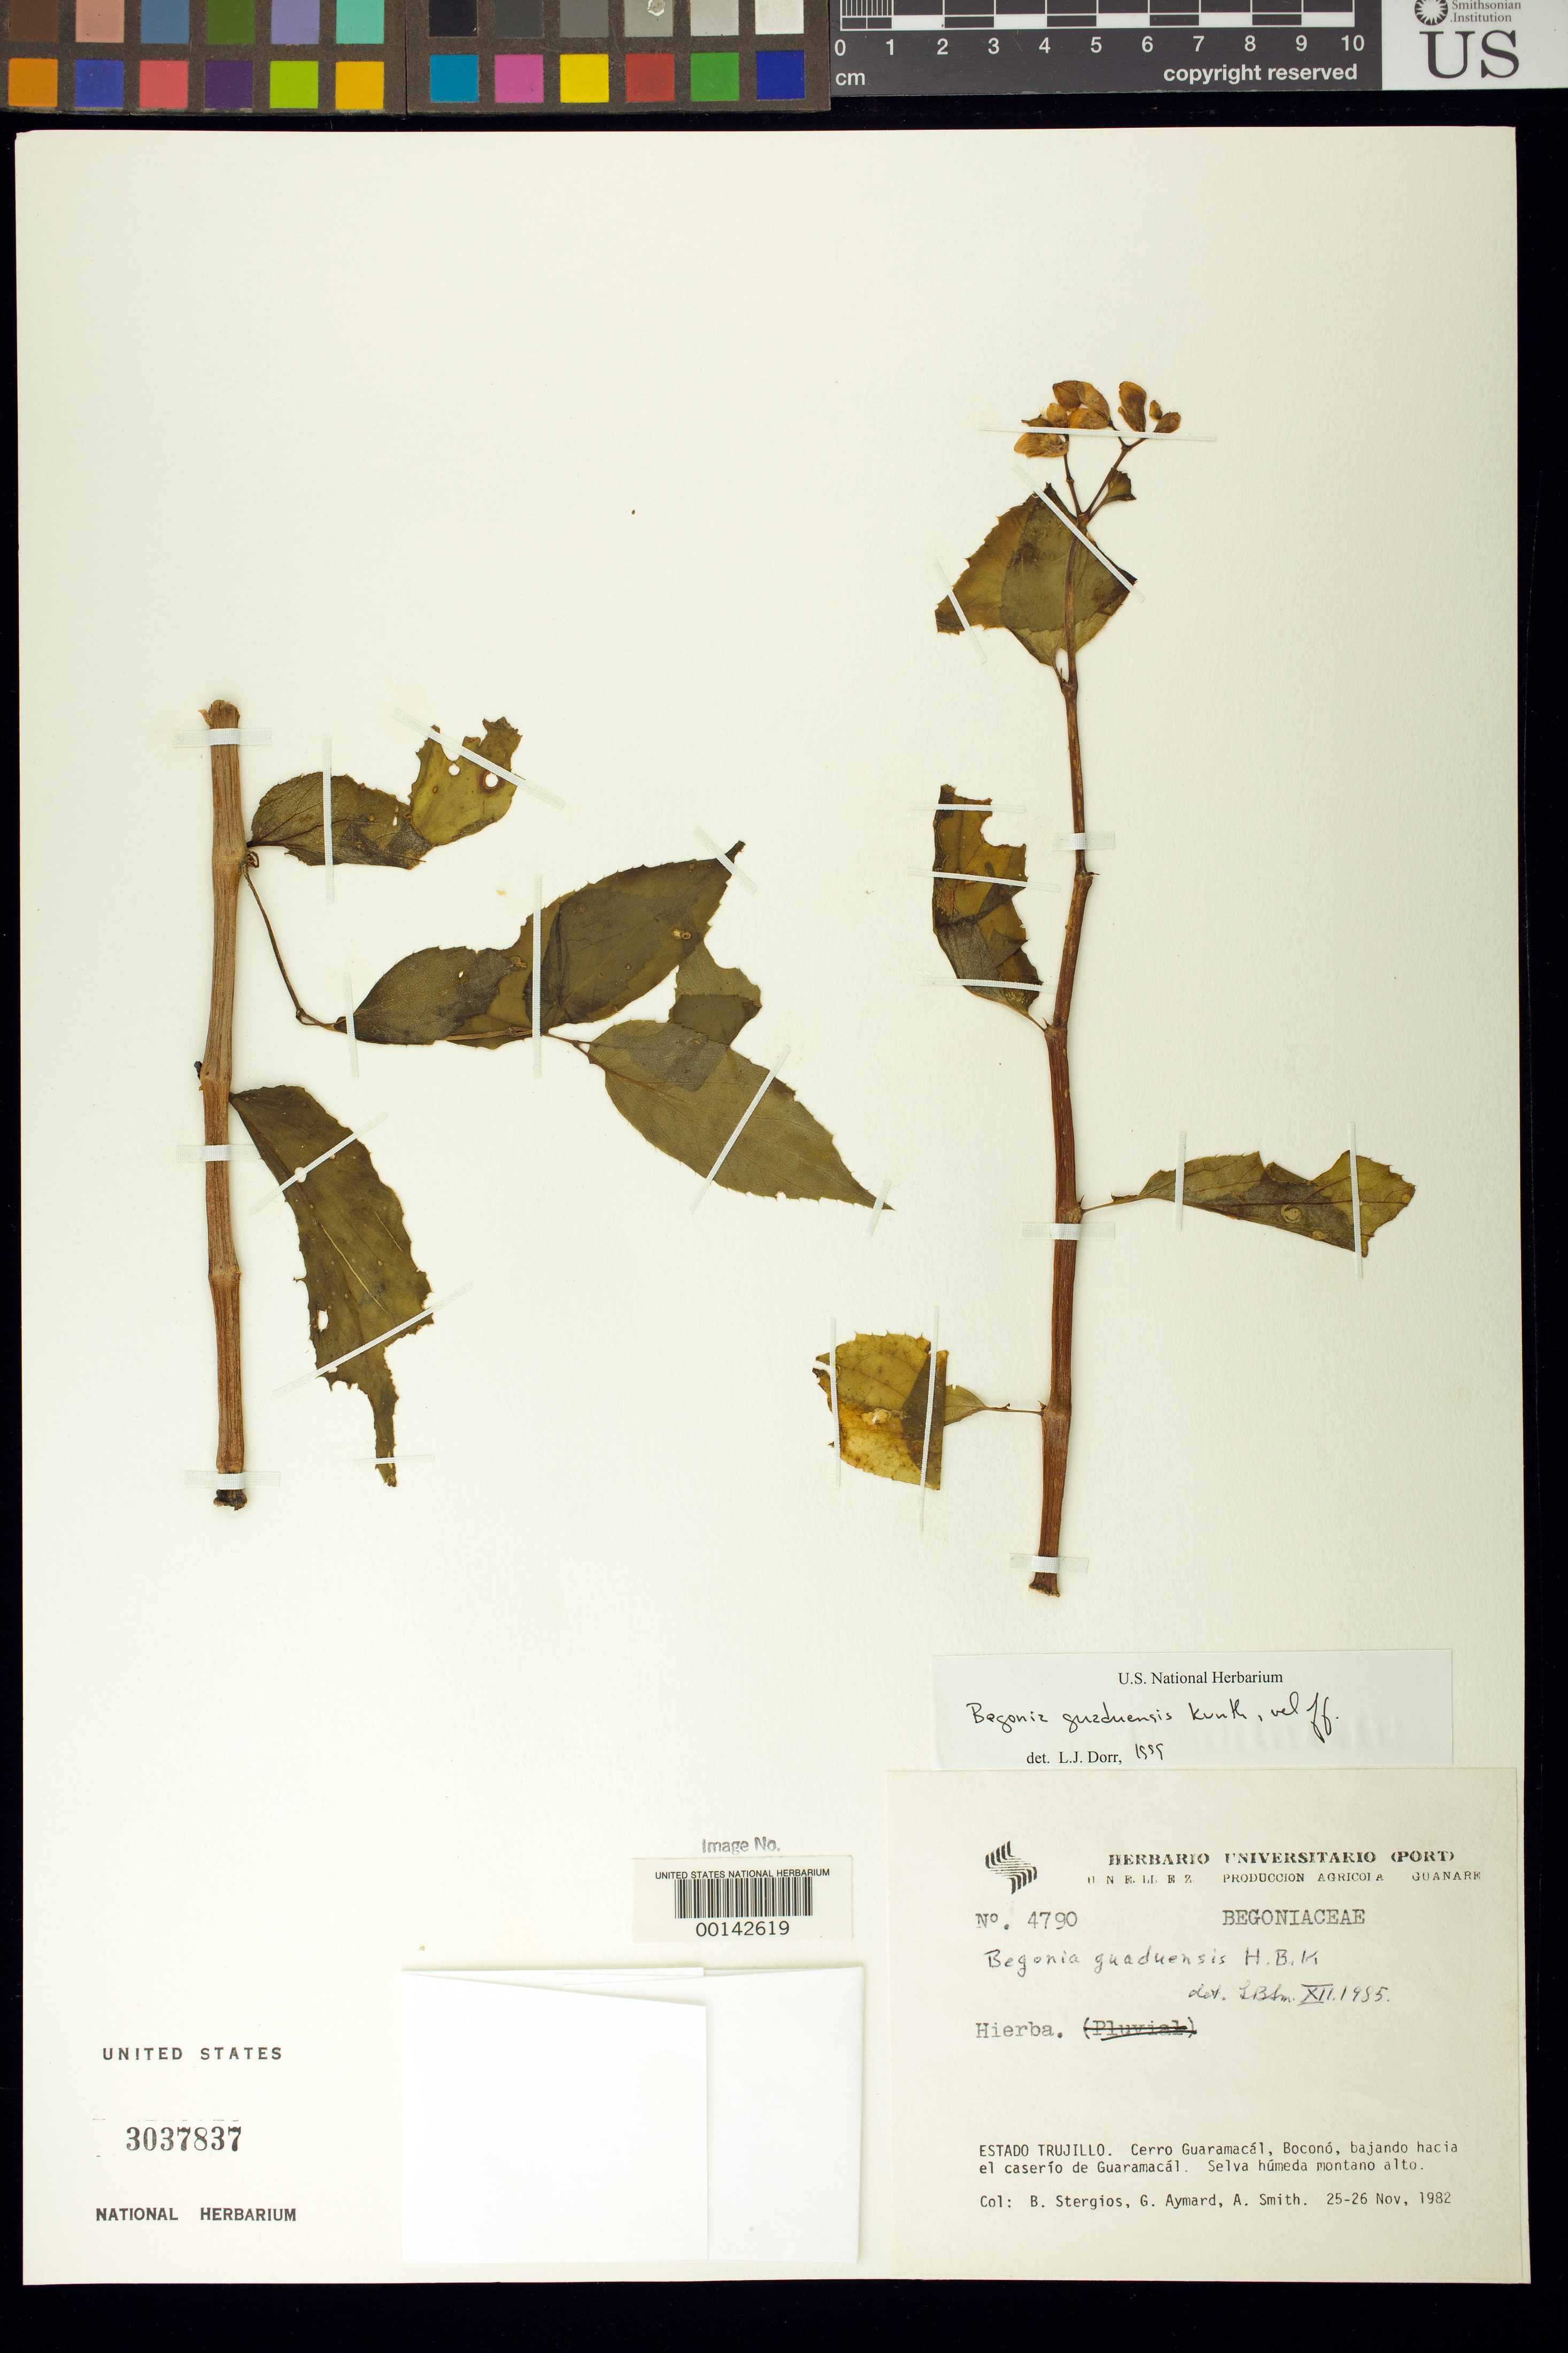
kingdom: Plantae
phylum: Tracheophyta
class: Magnoliopsida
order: Cucurbitales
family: Begoniaceae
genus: Begonia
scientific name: Begonia guaduensis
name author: Kunth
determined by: Dorr, L. J., (BOT), Smithsonian Institution - National Museum of Natural History (UNITED STATES)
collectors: B. G. Stergios, G. A. Aymard & A. Smith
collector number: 4790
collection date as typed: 25 Nov 1986 to 26 Nov 1982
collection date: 1982-11-26/1986-11-25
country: Venezuela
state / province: Trujillo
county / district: Boconó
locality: Cerro Guaramacál, bajando hacia el caserío de Guaramacál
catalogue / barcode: US 3037837